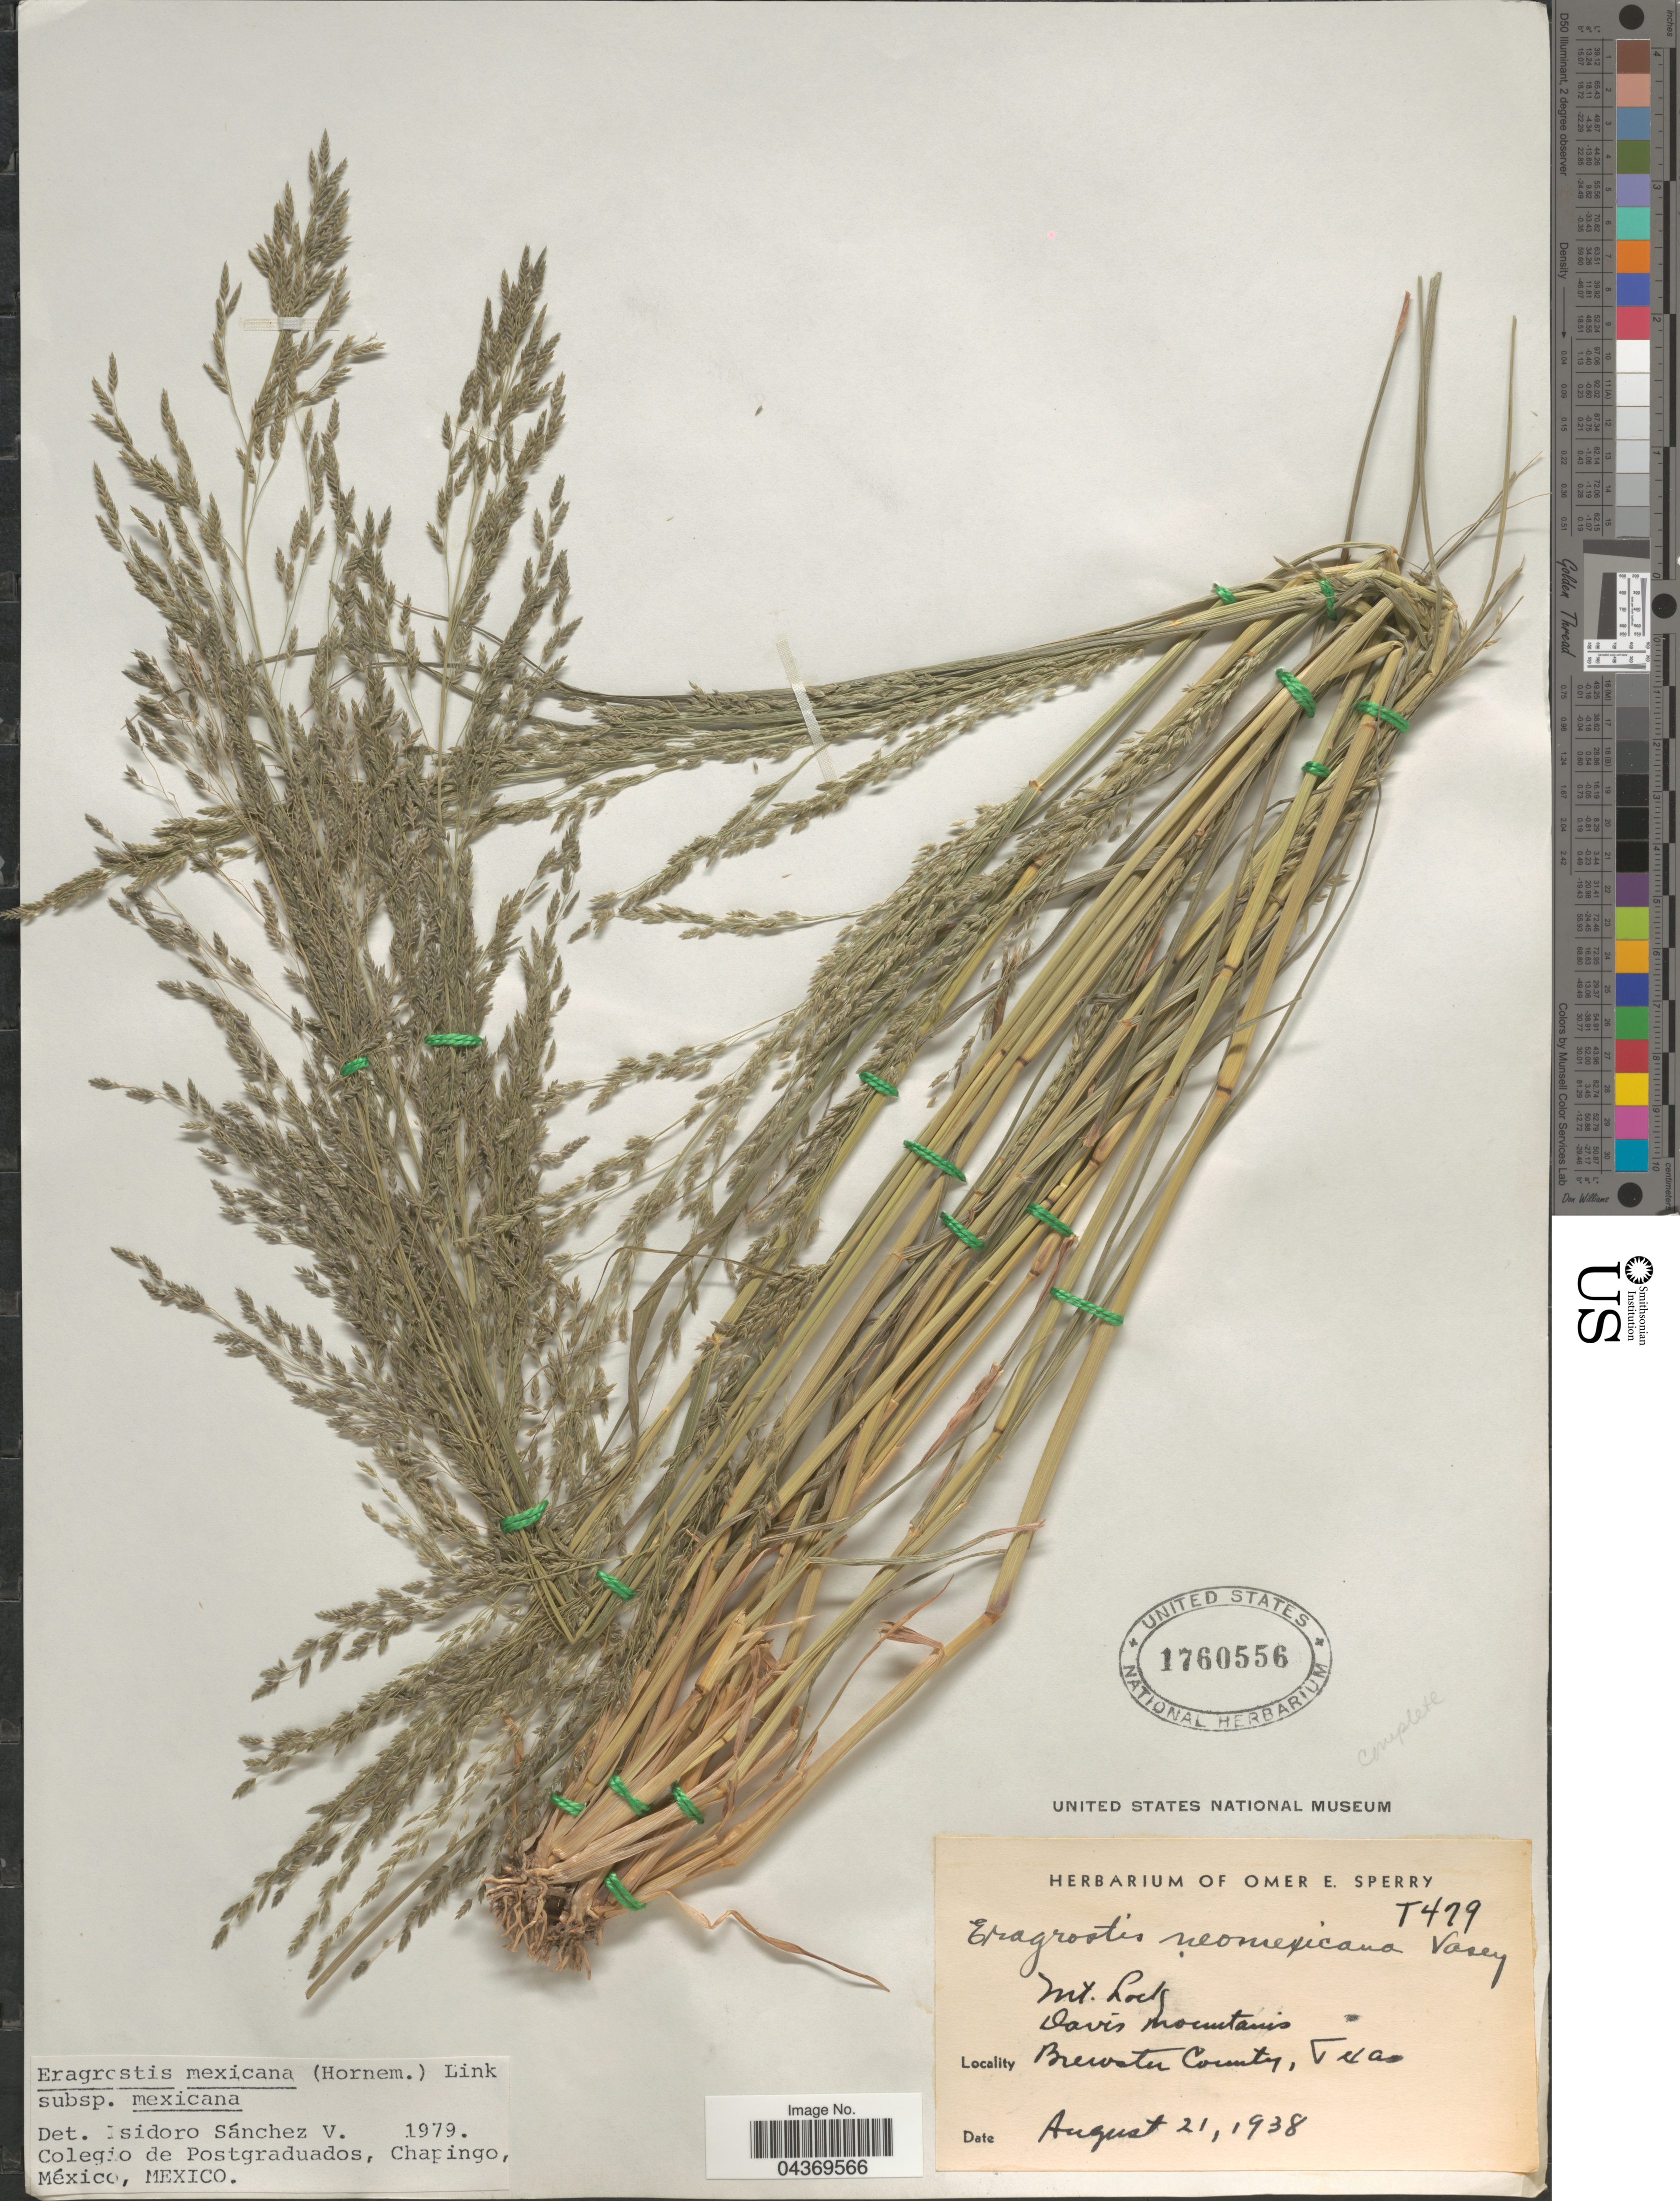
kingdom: Plantae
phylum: Tracheophyta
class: Liliopsida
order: Poales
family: Poaceae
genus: Eragrostis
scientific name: Eragrostis mexicana subsp. mexicana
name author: (Hornem.) Link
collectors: ex. herb. Omer E. Sperry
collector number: T479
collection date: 1938-08-21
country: United States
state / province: Texas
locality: Mt. Lock. Davis mountains. Brewster County.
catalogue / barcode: US 1760556